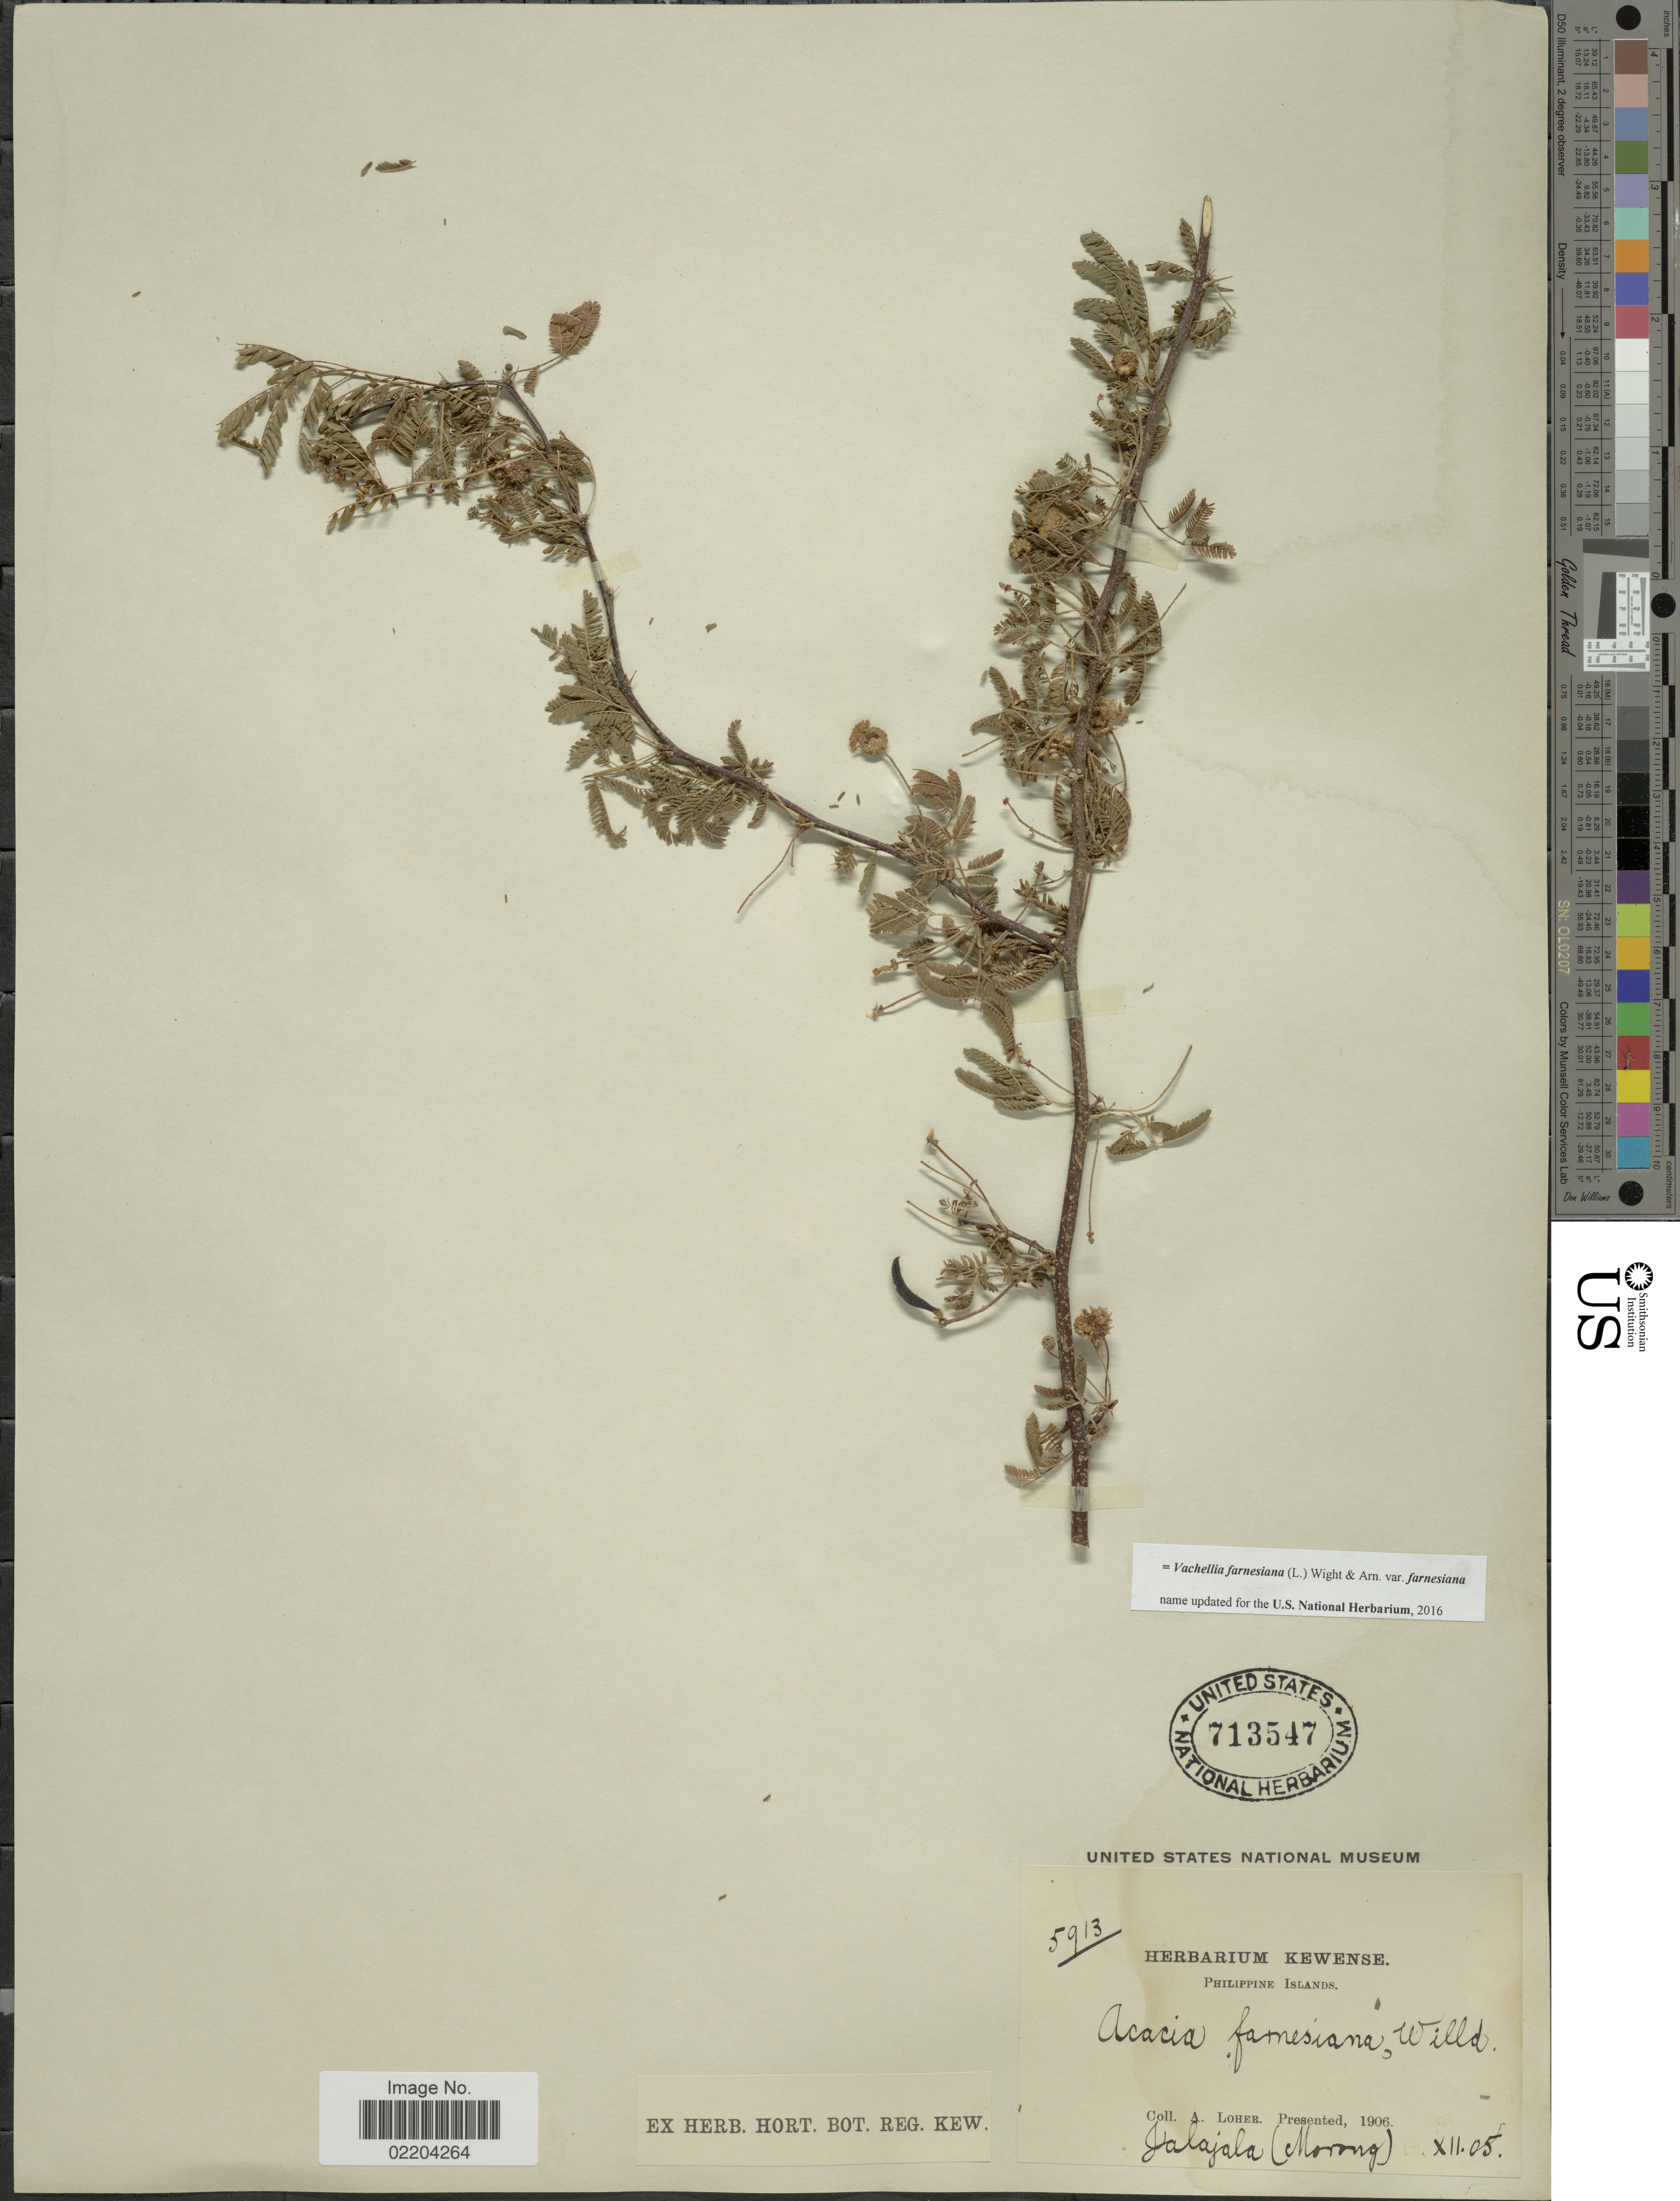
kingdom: Plantae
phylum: Tracheophyta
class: Magnoliopsida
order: Fabales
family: Fabaceae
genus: Vachellia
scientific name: Vachellia farnesiana var. farnesiana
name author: (L.) Wight & Arn.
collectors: A. Loher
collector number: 5913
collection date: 1905-12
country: Philippines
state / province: Calabarzon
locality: Jalajala (Morong)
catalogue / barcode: US 713547